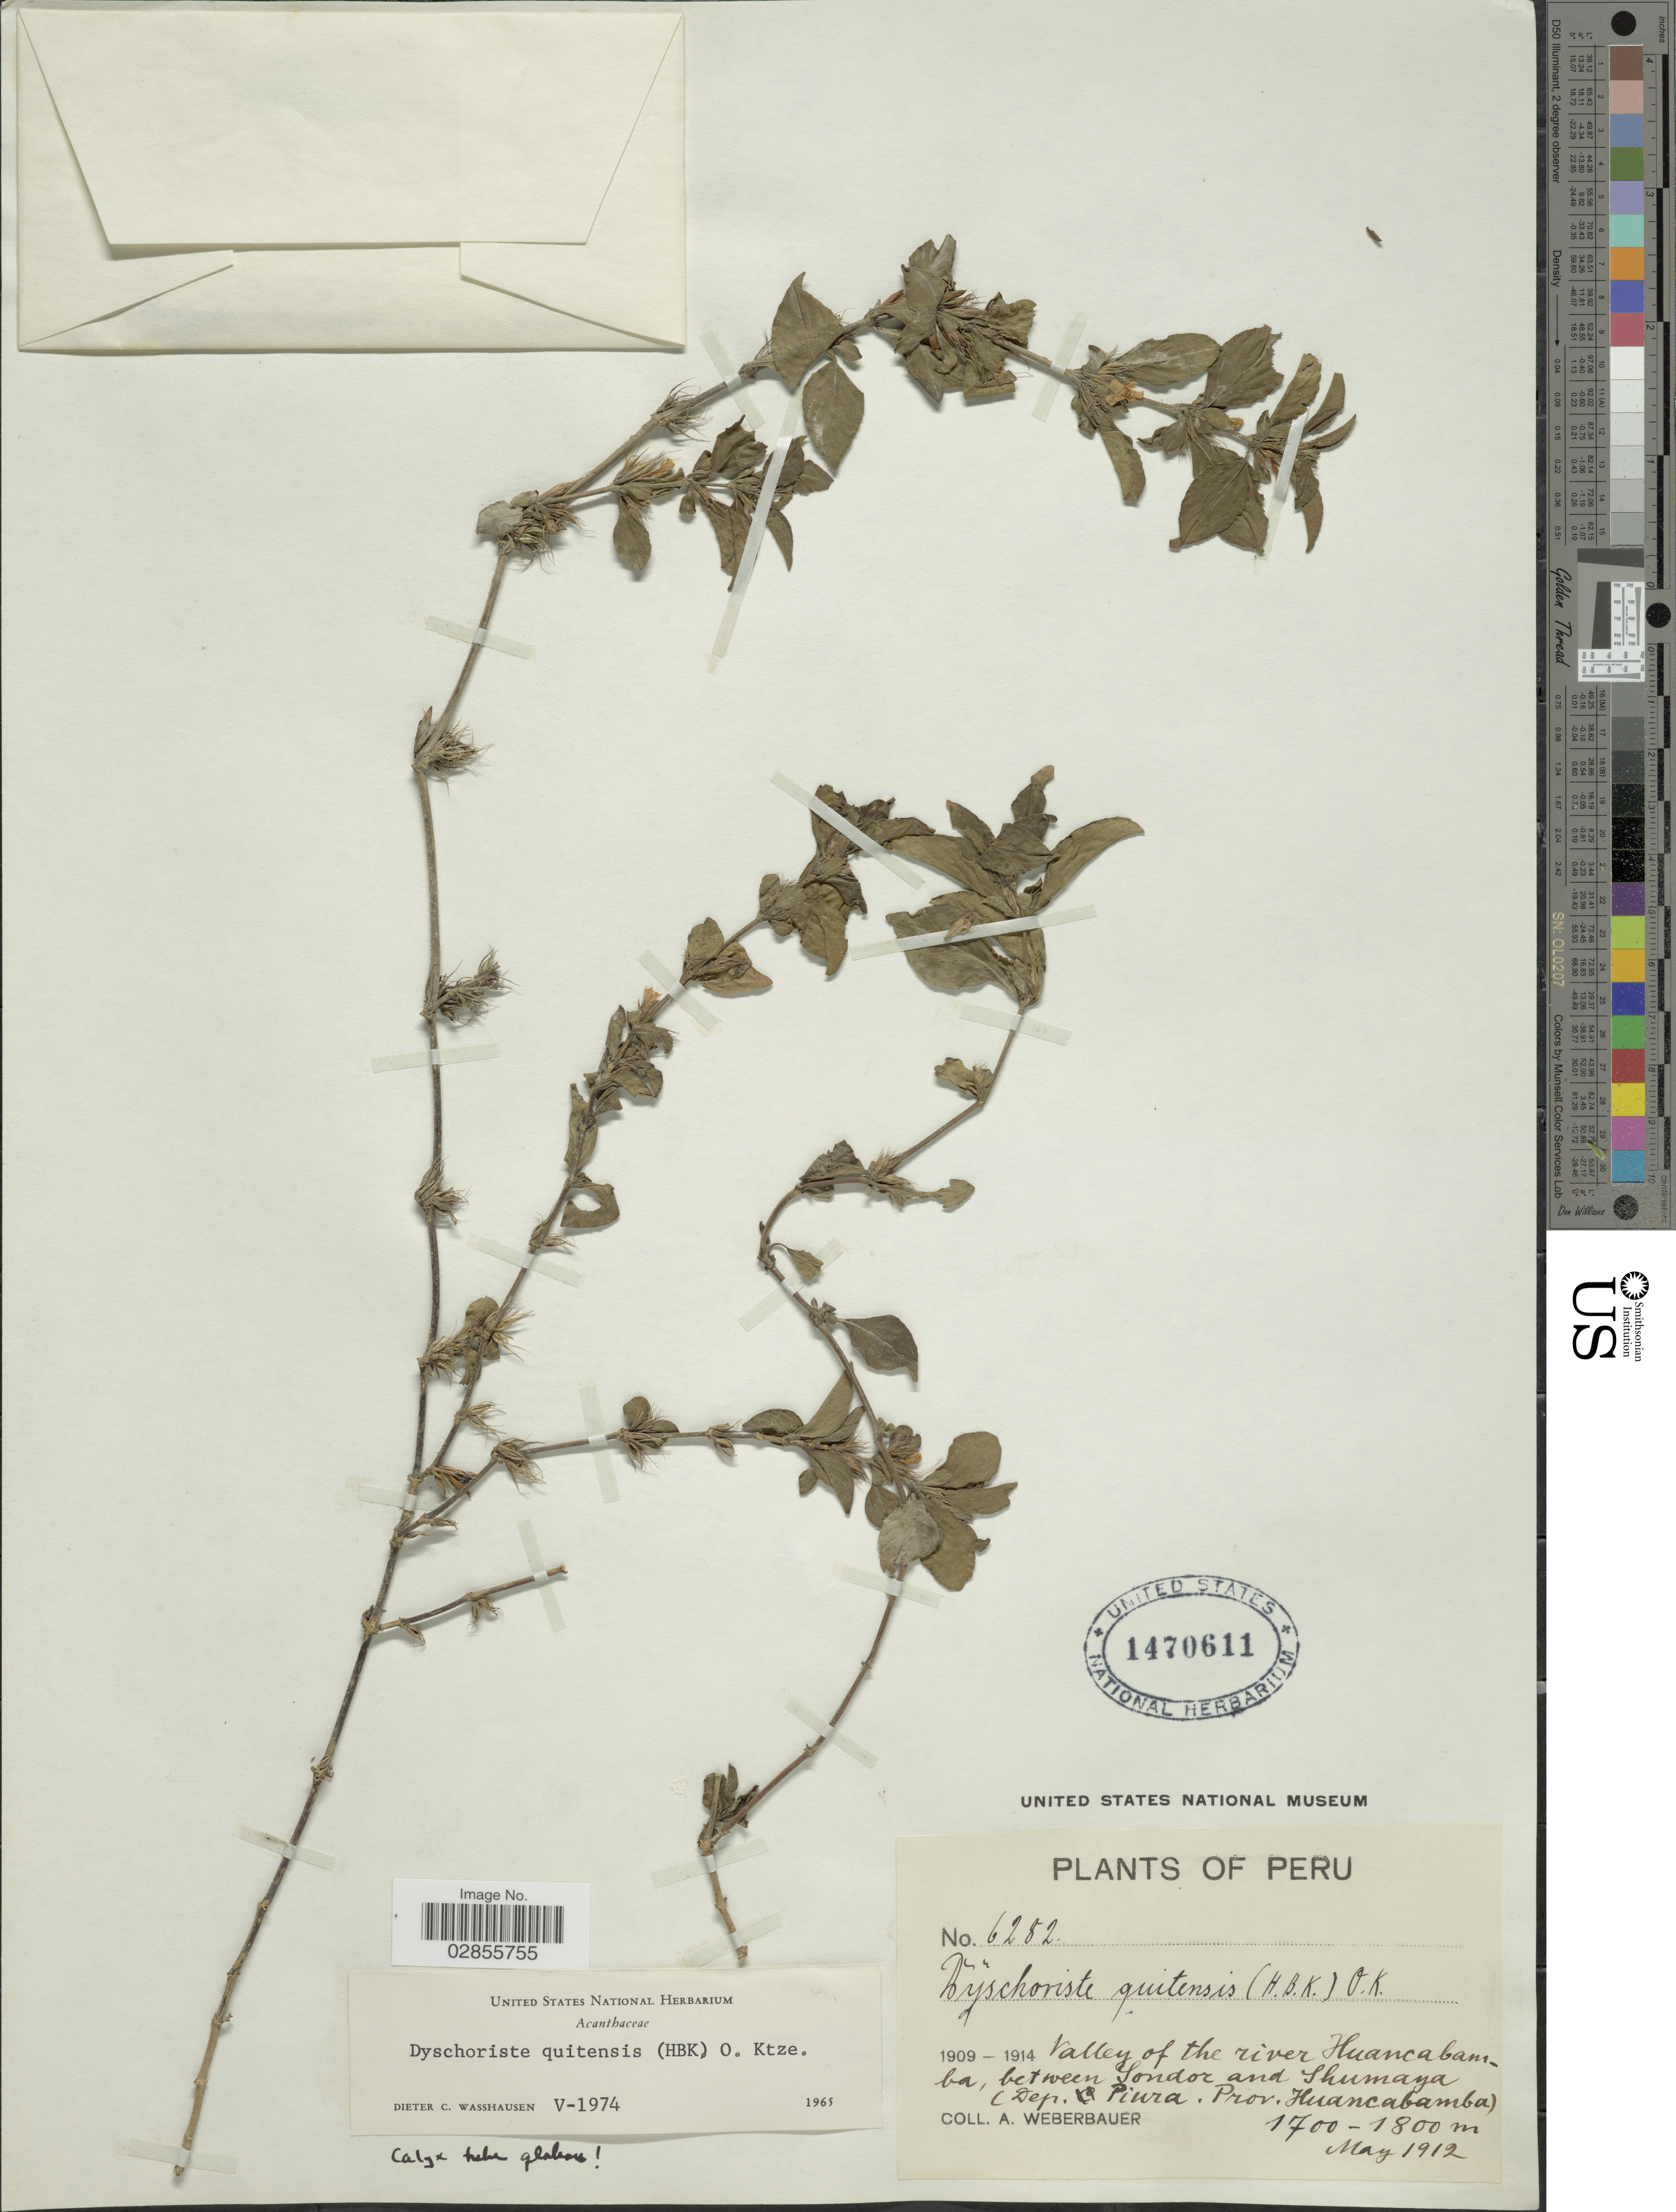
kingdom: Plantae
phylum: Tracheophyta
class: Magnoliopsida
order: Lamiales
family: Acanthaceae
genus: Dyschoriste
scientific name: Dyschoriste quitensis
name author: (Kunth) Kuntze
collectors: A. Weberbauer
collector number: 6282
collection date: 1912-05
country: Peru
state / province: Piura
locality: Valley of the river Huancabamba, between Sondor and Shumaya. (Dep. Piura, Prov. Huancabamba).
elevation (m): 1700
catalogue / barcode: US 1470611